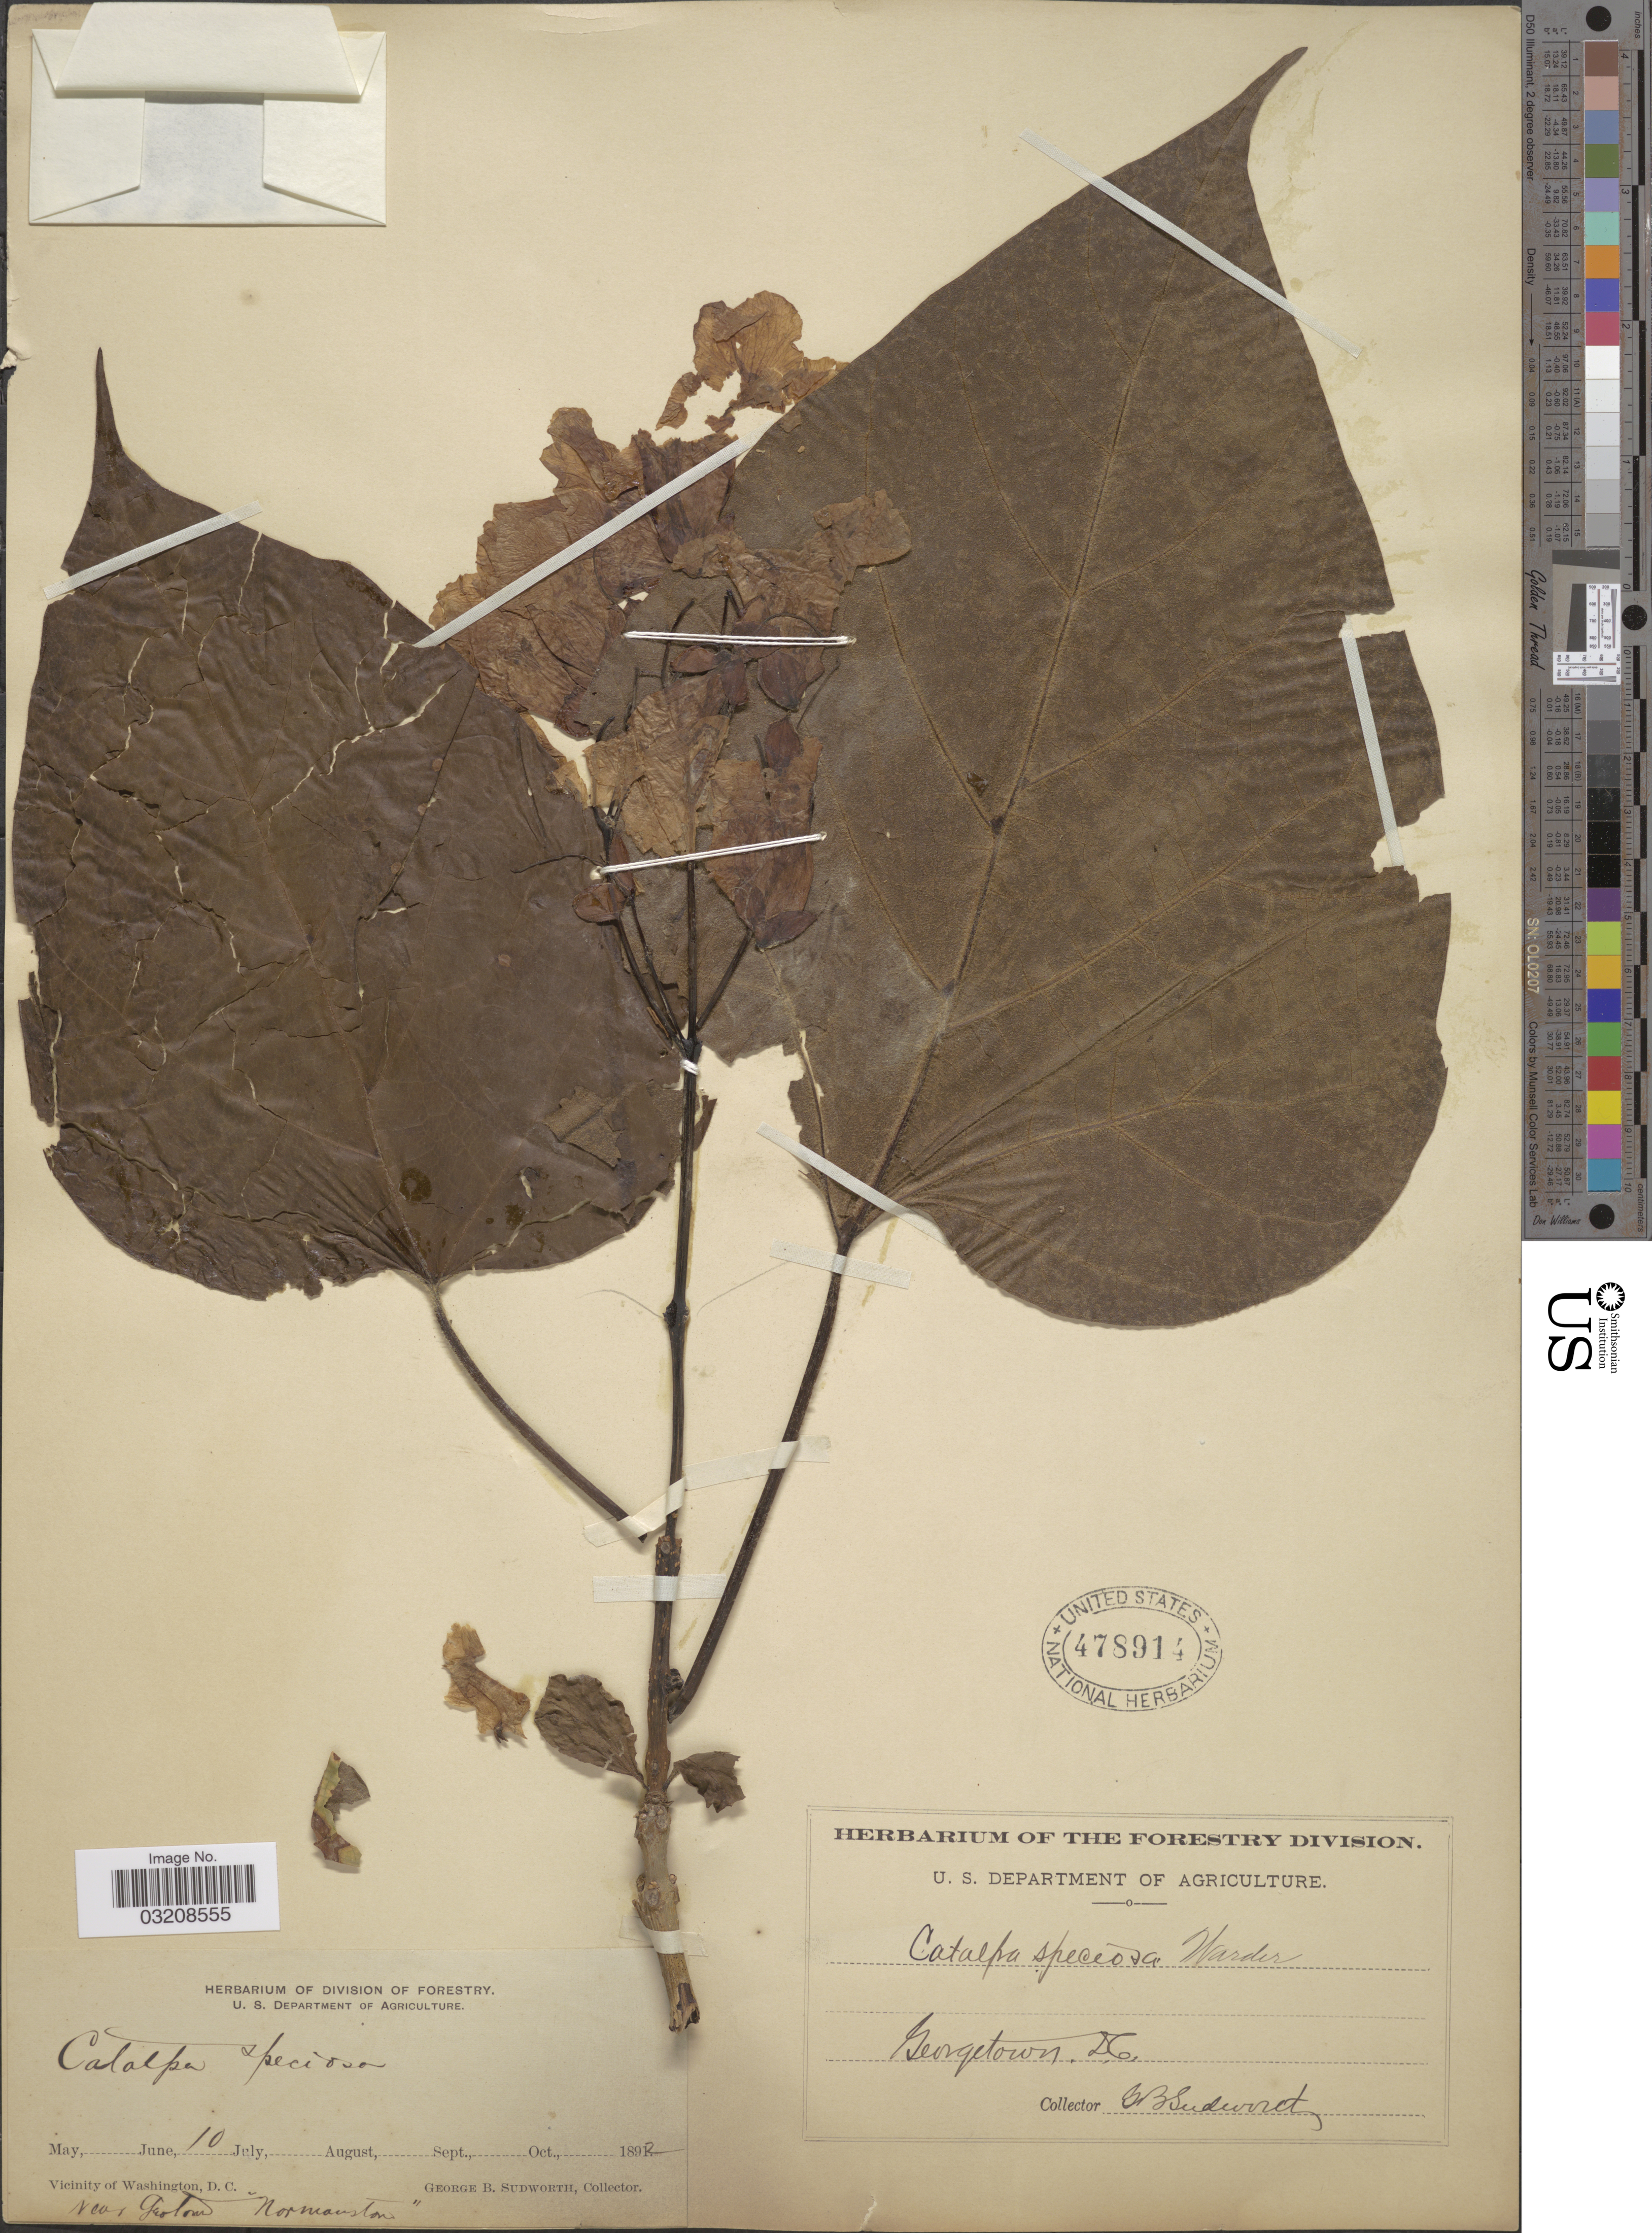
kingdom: Plantae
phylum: Tracheophyta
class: Magnoliopsida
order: Lamiales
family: Bignoniaceae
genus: Catalpa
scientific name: Catalpa speciosa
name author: (Warder) Warder ex Engelm.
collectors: G. B. Sudworth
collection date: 1892-06-10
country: United States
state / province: District of Columbia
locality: Georgetown. DC. Vicinity of Washington, D.C. Near Geotown "Normanston".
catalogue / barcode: US 478914